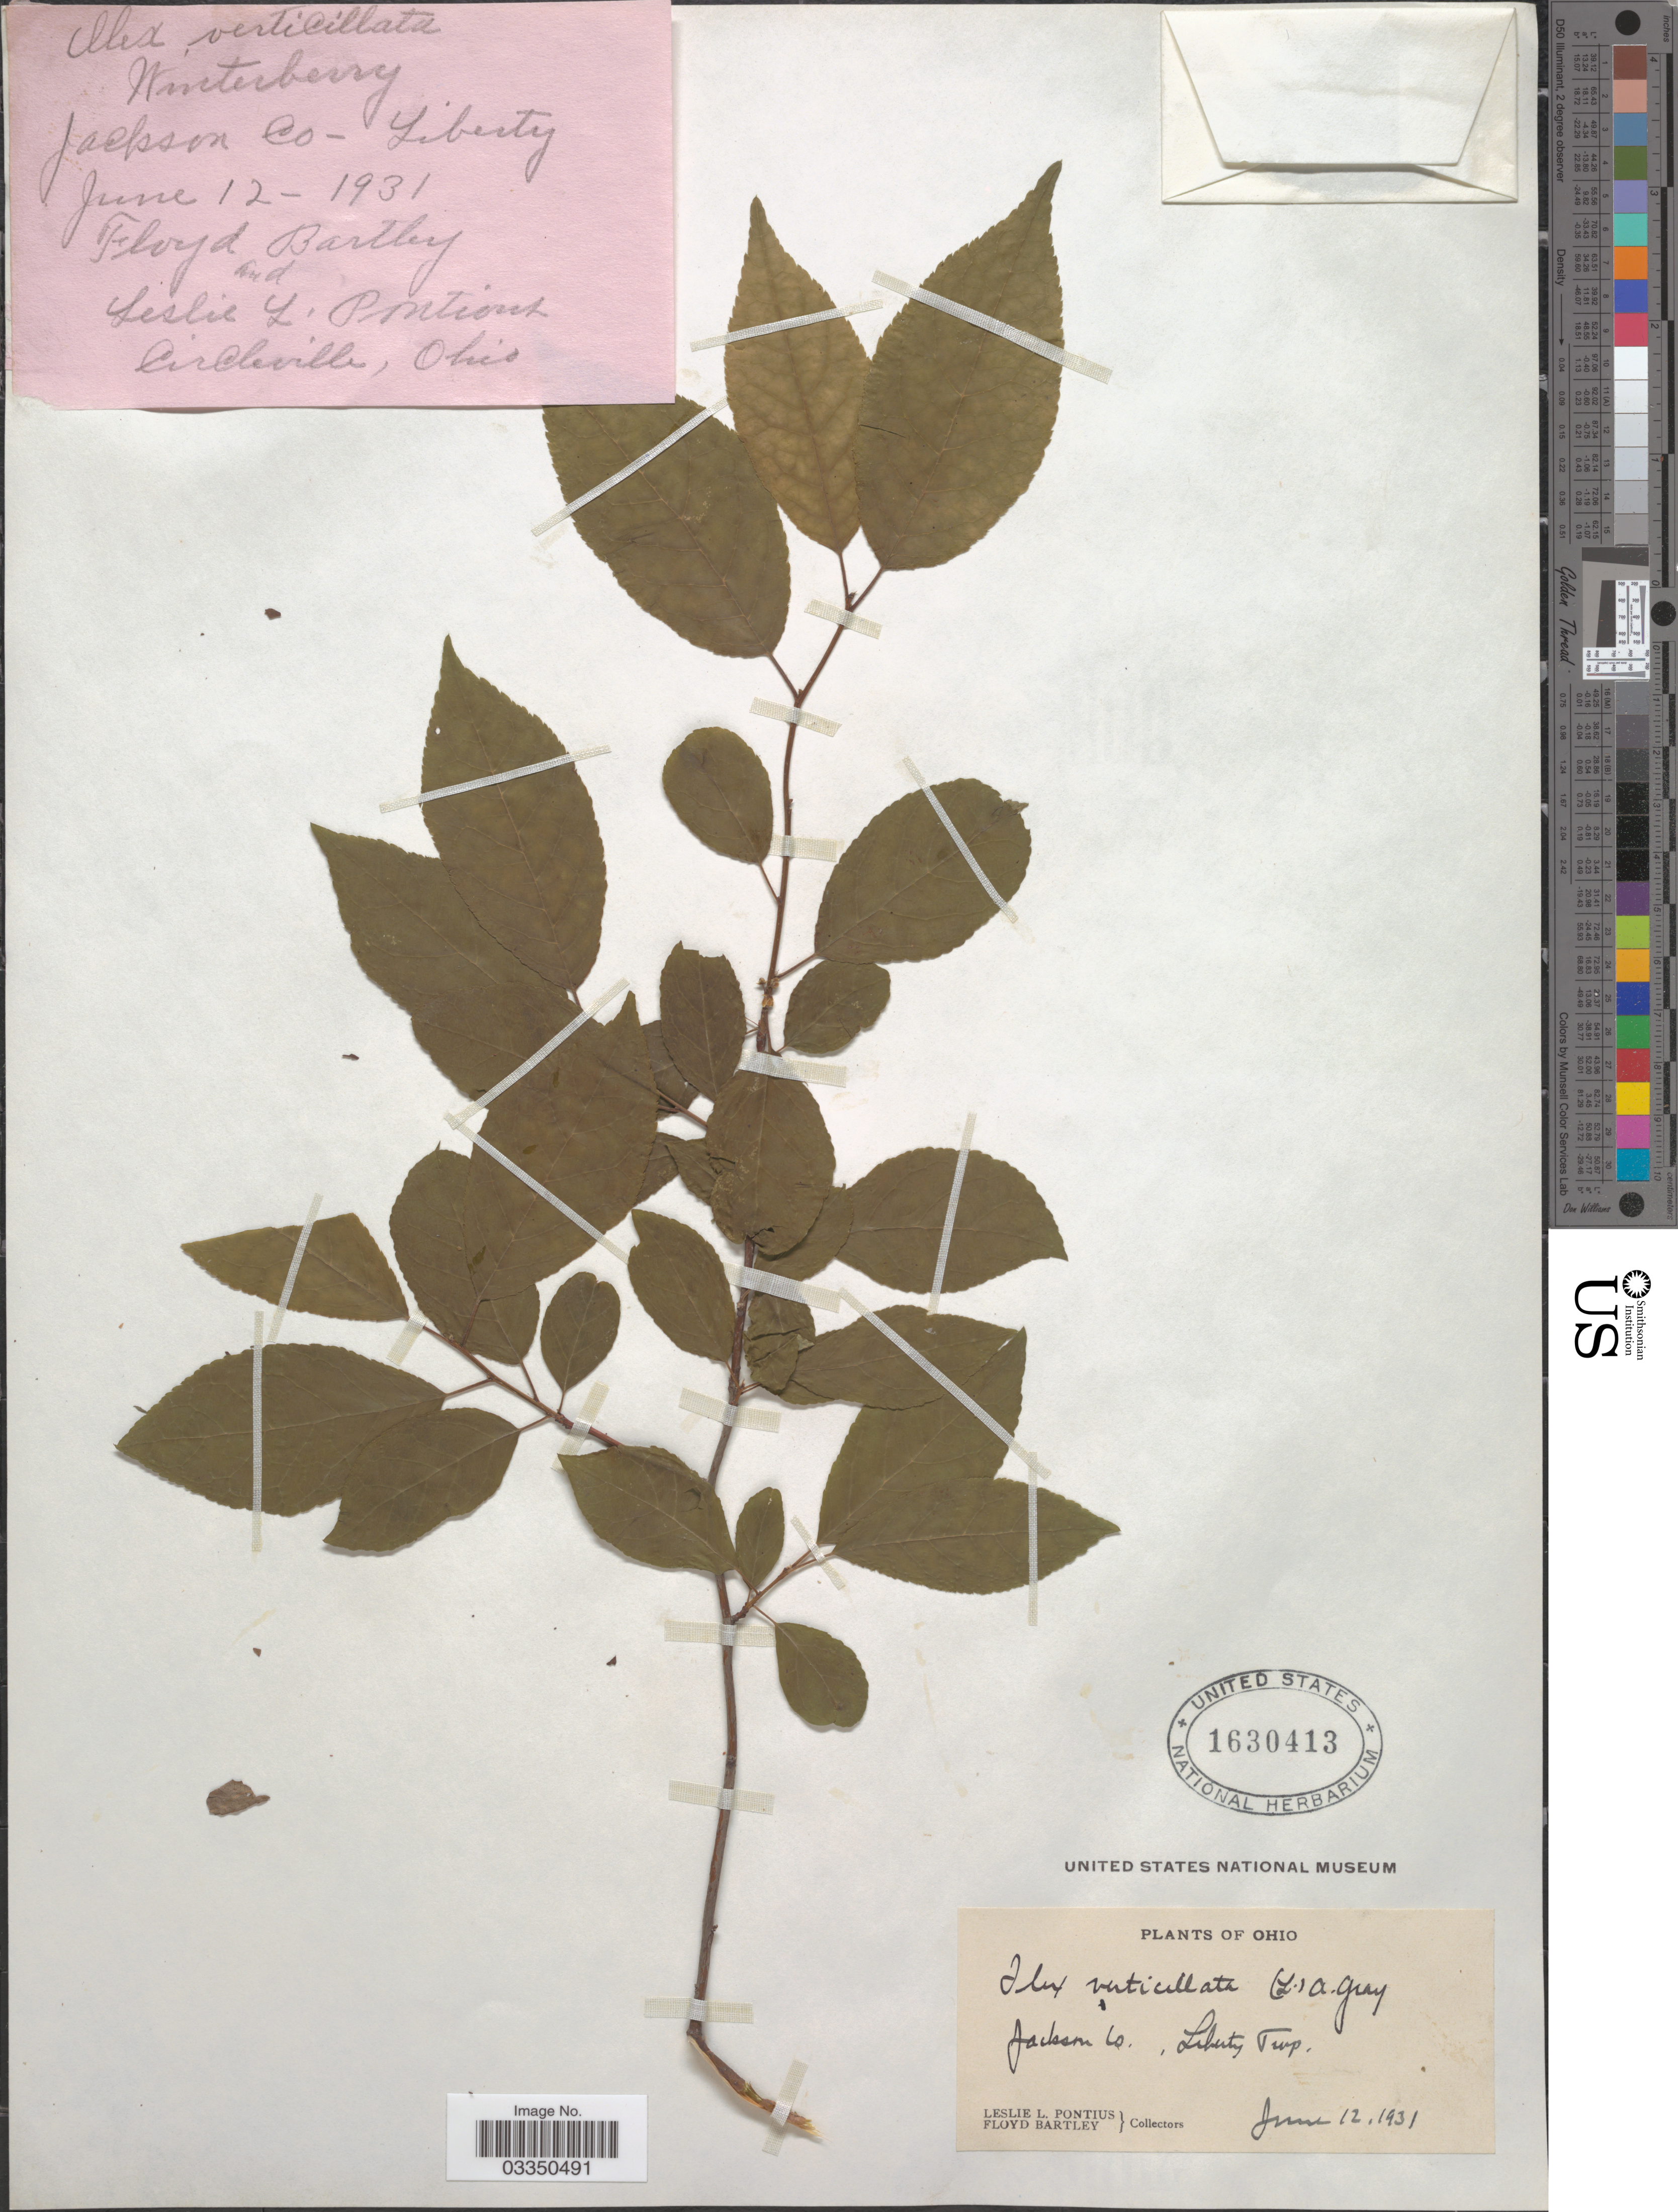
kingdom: Plantae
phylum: Tracheophyta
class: Magnoliopsida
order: Aquifoliales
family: Aquifoliaceae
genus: Ilex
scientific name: Ilex verticillata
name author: (L.) A. Gray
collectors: L. Pontius & F. Bartley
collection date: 1931-06-12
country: United States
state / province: Ohio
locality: Jackson Co. Liberty Twp. Circleville.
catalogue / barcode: US 1630413